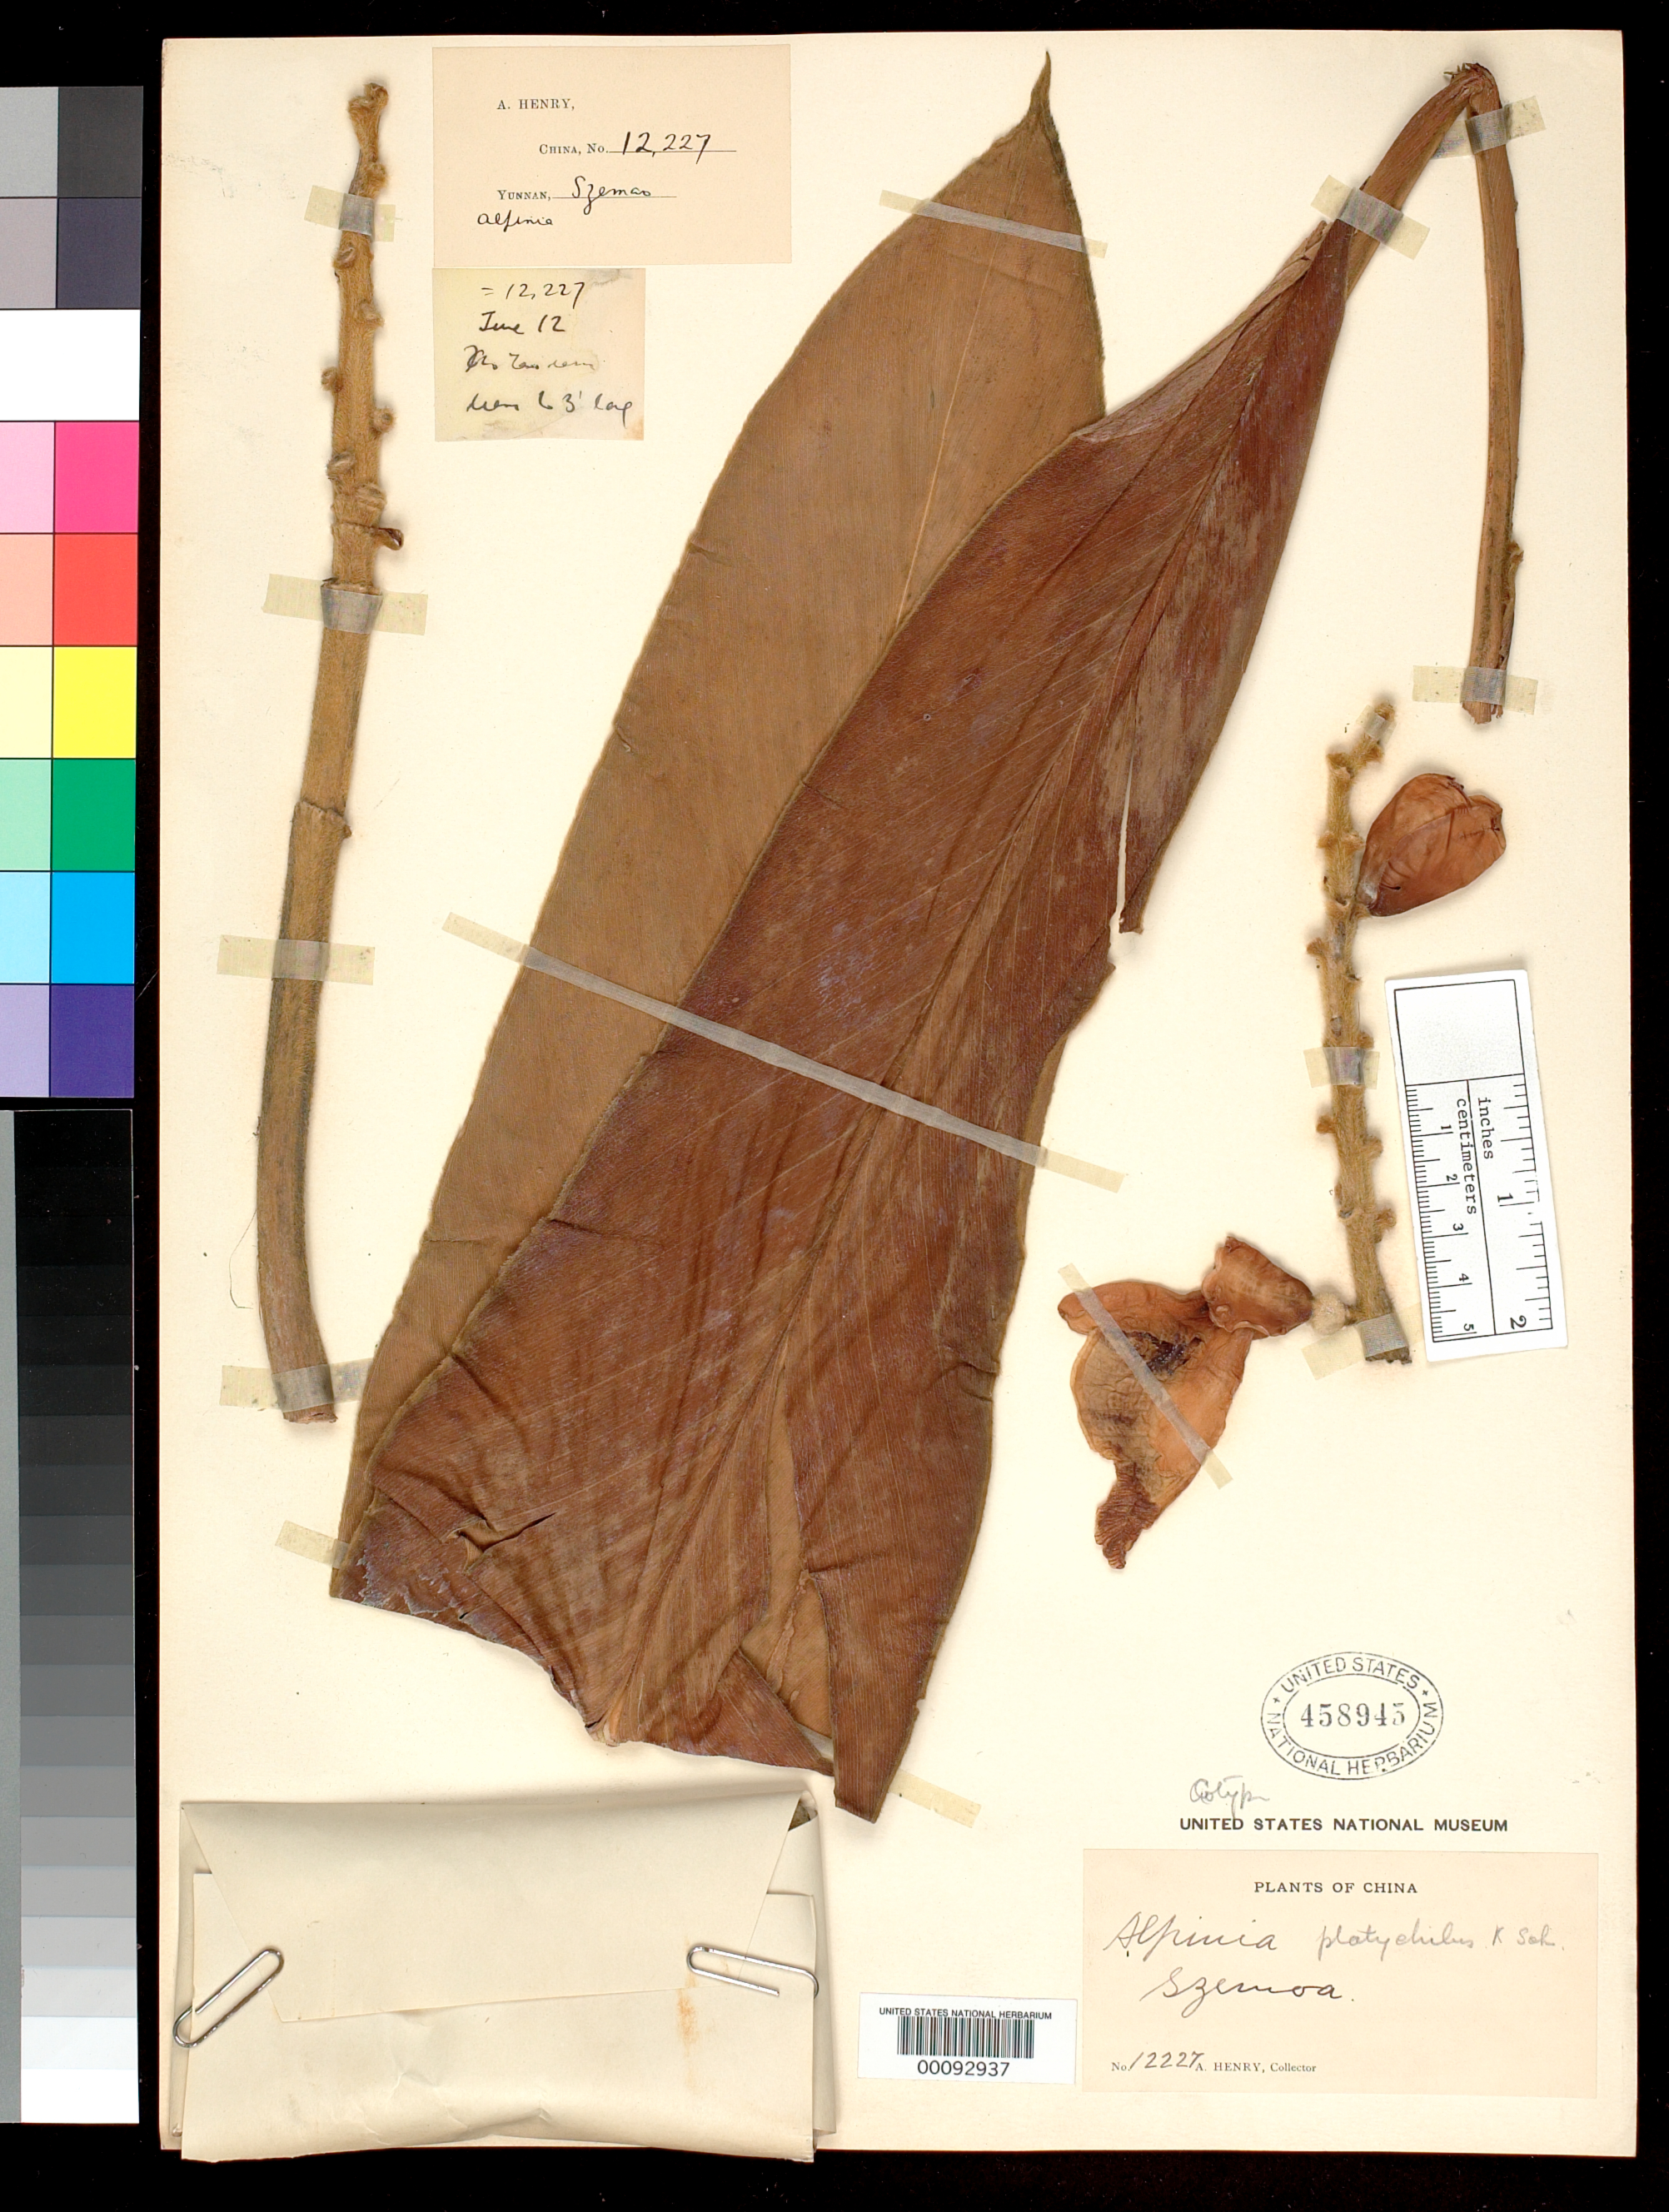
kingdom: Plantae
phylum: Tracheophyta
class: Liliopsida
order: Zingiberales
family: Zingiberaceae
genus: Alpinia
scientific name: Alpinia platychilus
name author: K. Schum. in Engl.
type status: Isotype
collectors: A. Henry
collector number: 12227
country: China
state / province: Yunnan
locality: Szemao.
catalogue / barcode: US 458945